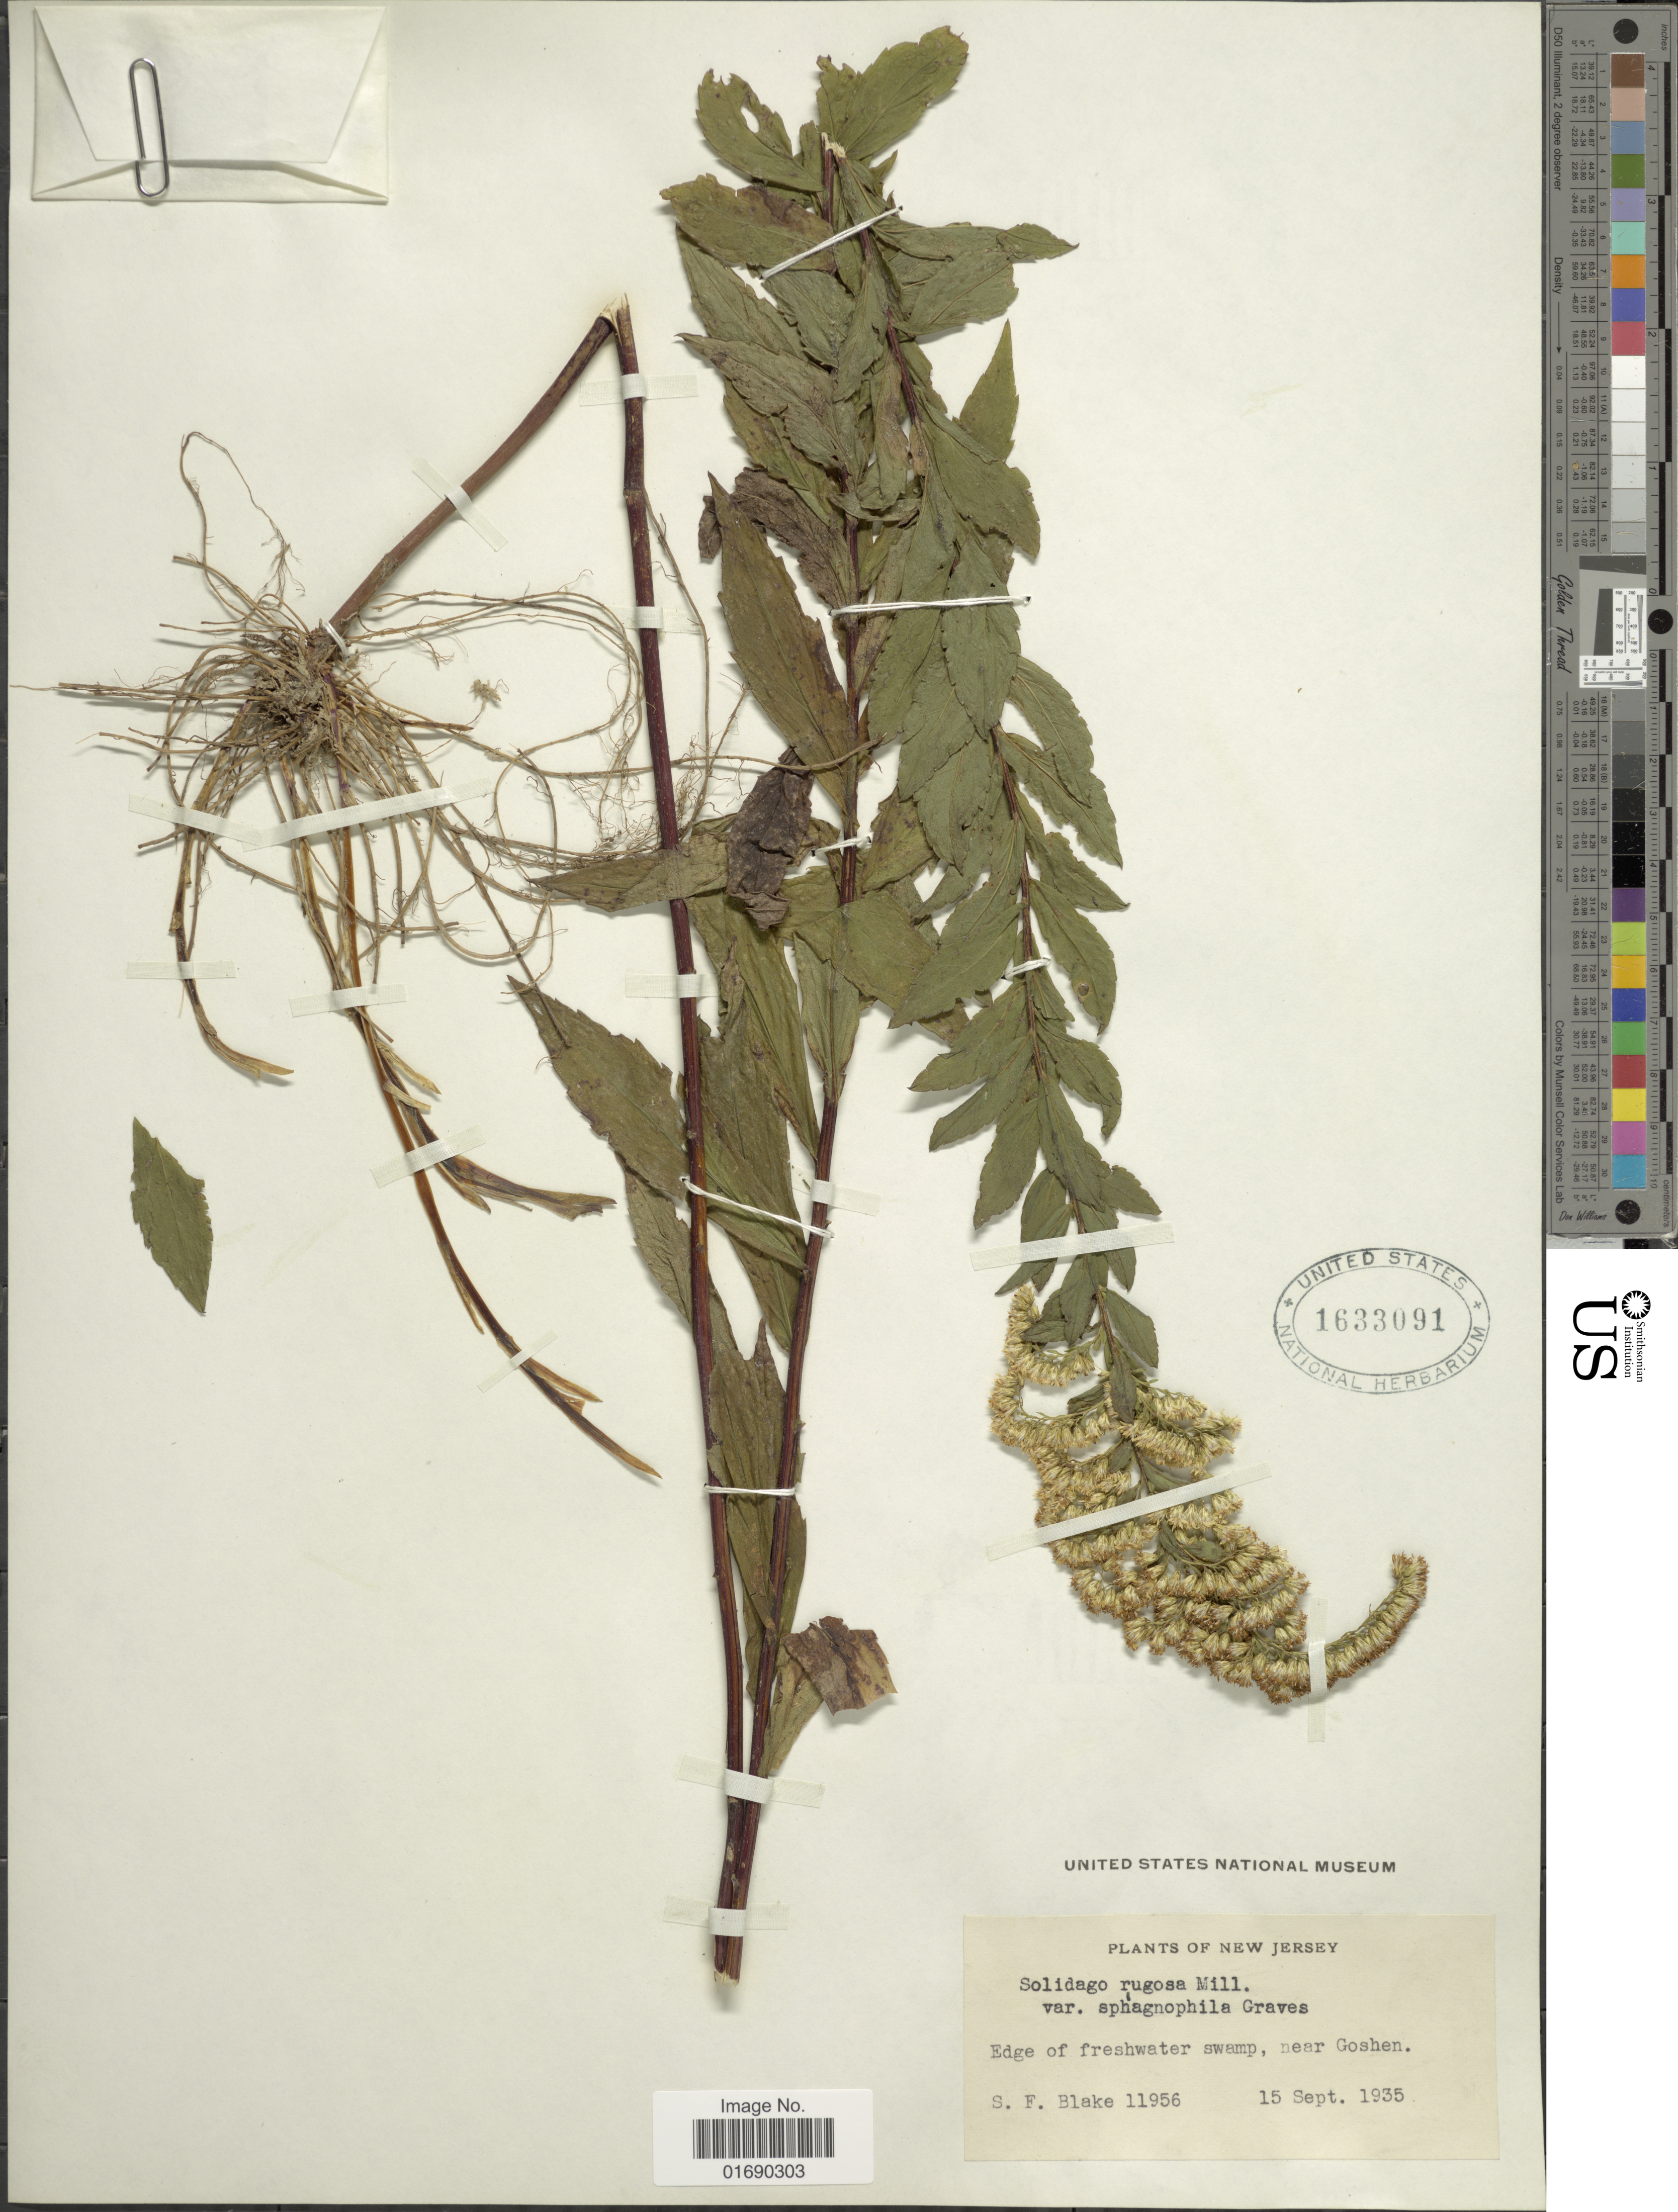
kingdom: Plantae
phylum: Tracheophyta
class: Magnoliopsida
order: Asterales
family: Asteraceae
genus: Solidago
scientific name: Solidago rugosa var. sphagnophila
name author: C. Graves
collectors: S. Blake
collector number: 11956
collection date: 1935-09-15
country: United States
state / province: New Jersey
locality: Edge of freshwater swamp, near Goshen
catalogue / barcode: US 1633091